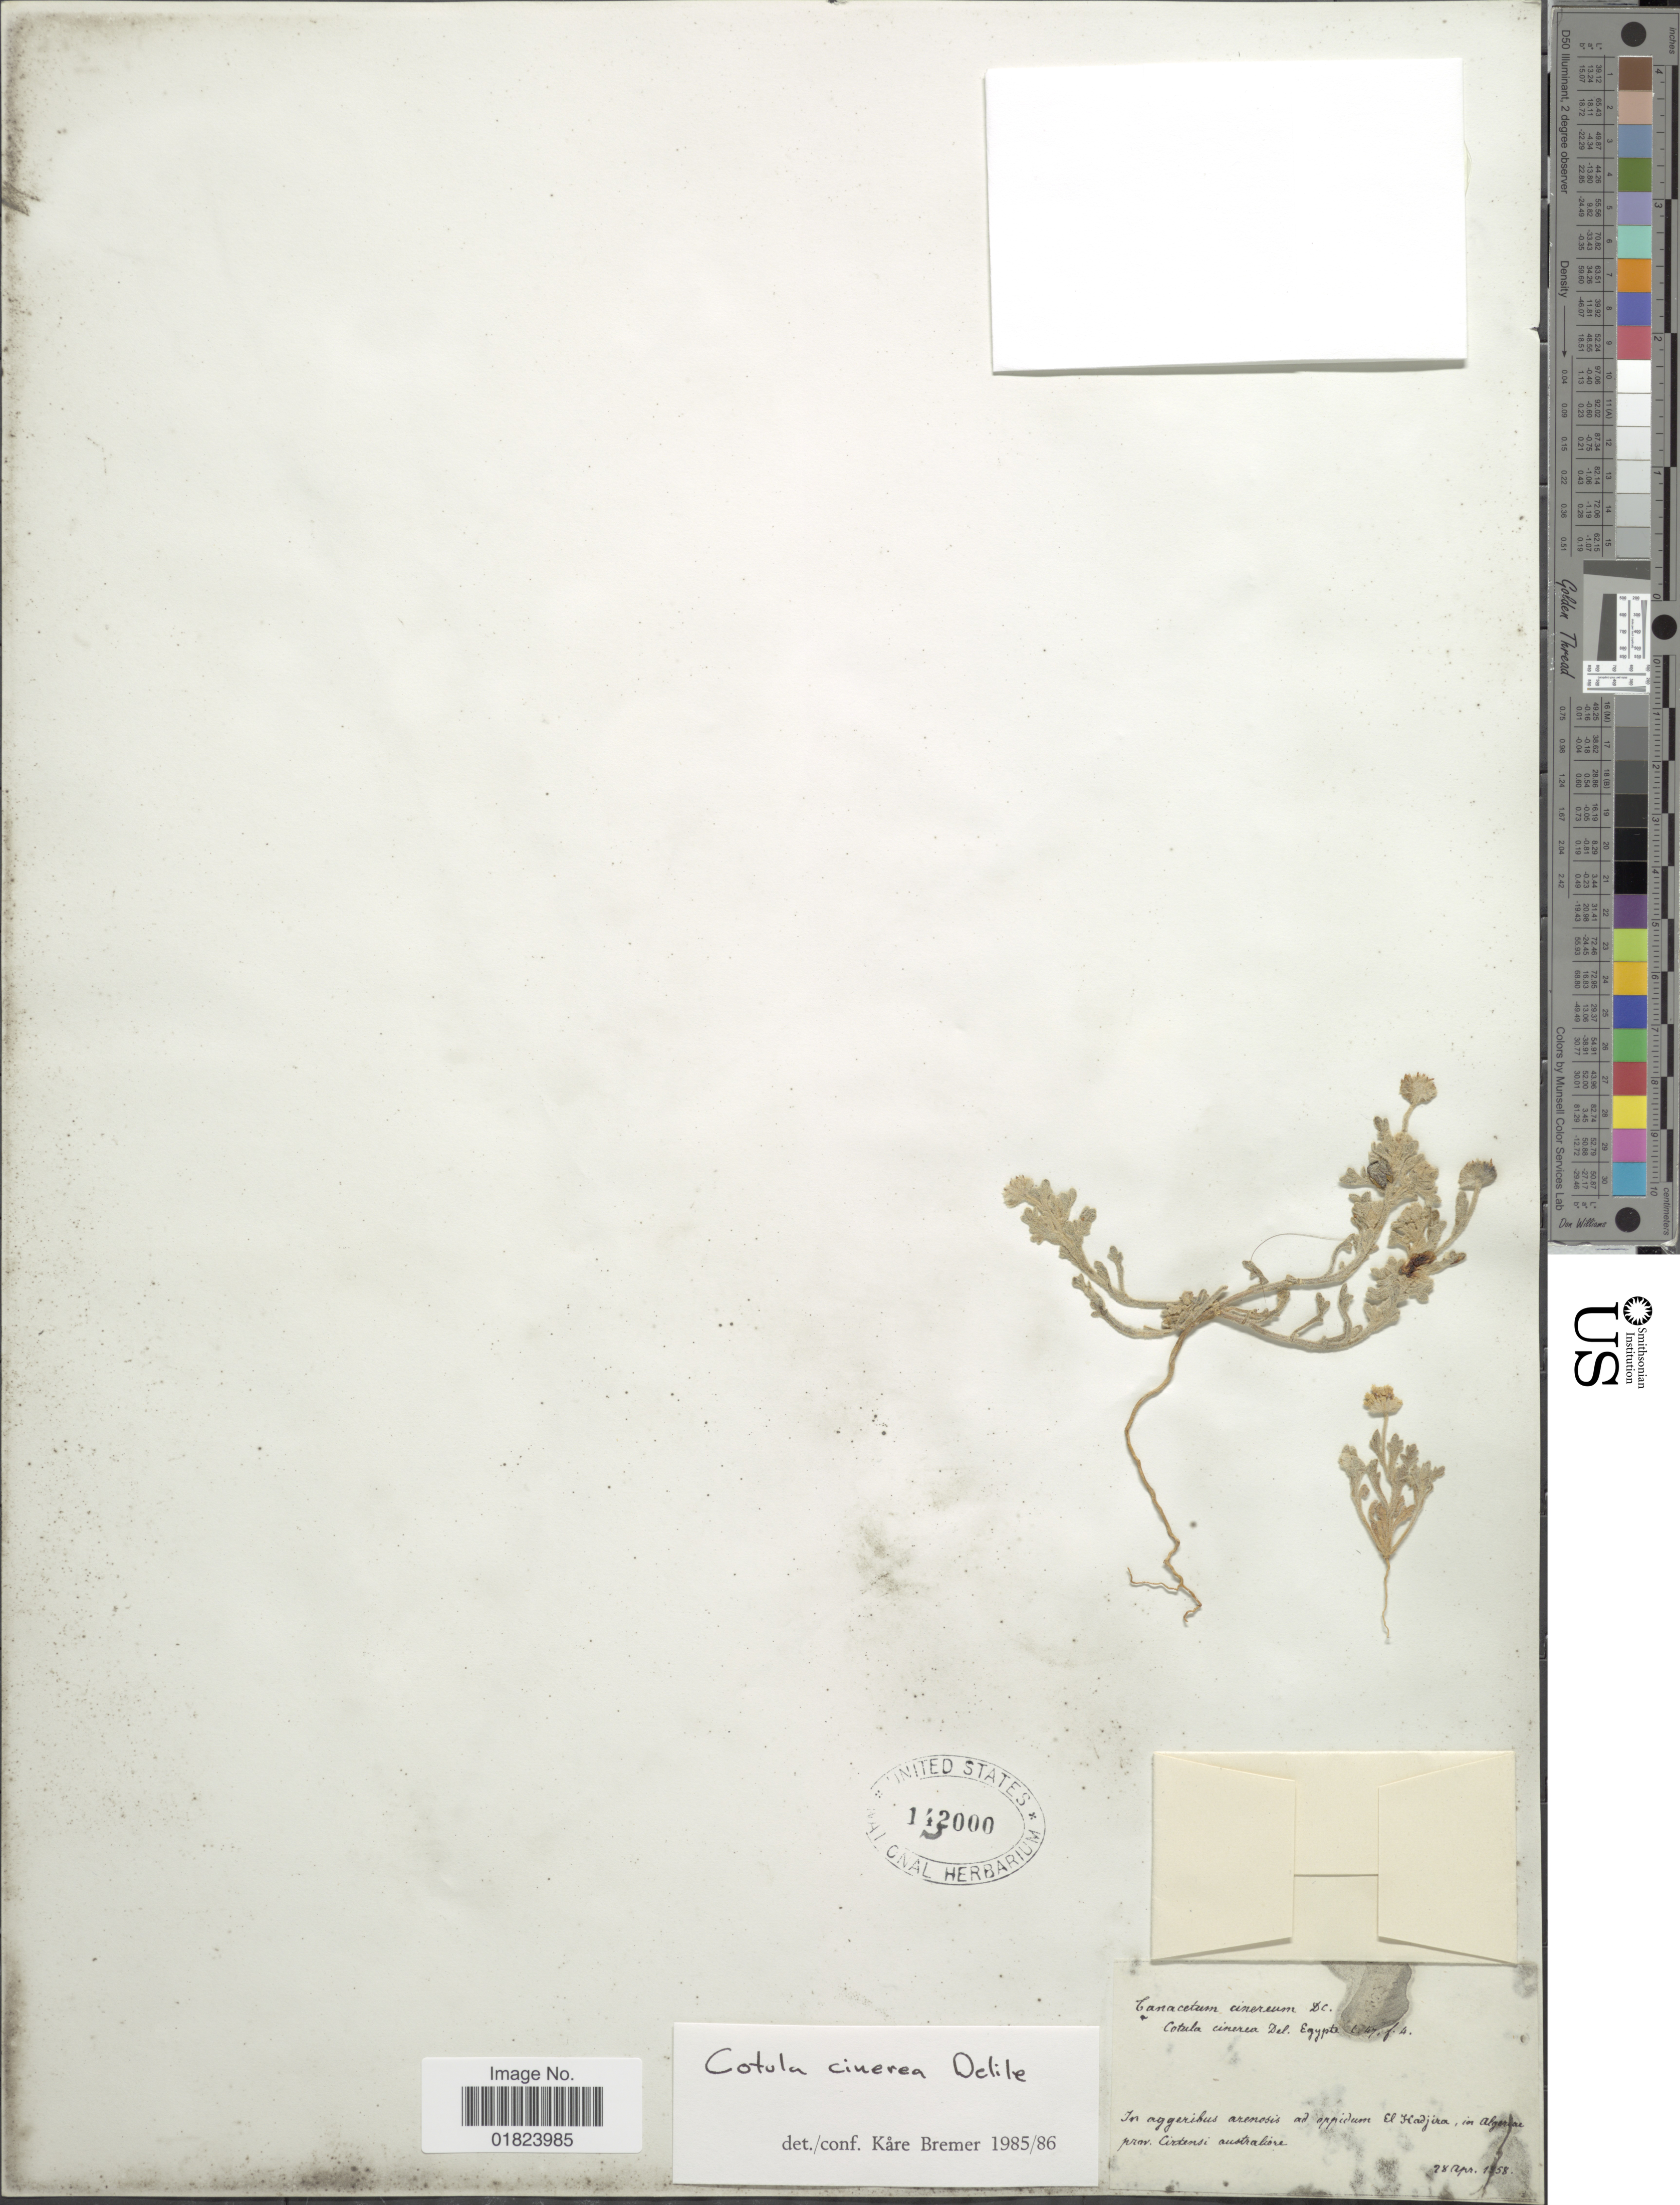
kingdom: Plantae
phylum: Tracheophyta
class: Magnoliopsida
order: Asterales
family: Asteraceae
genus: Cotula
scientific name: Cotula cinerea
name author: Delile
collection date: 1858-04-28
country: Algeria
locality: In aggeribus arenosis ad oppidum El Hadjira, in Algeriae prov. Ciratensi australiore.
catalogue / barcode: US 142000